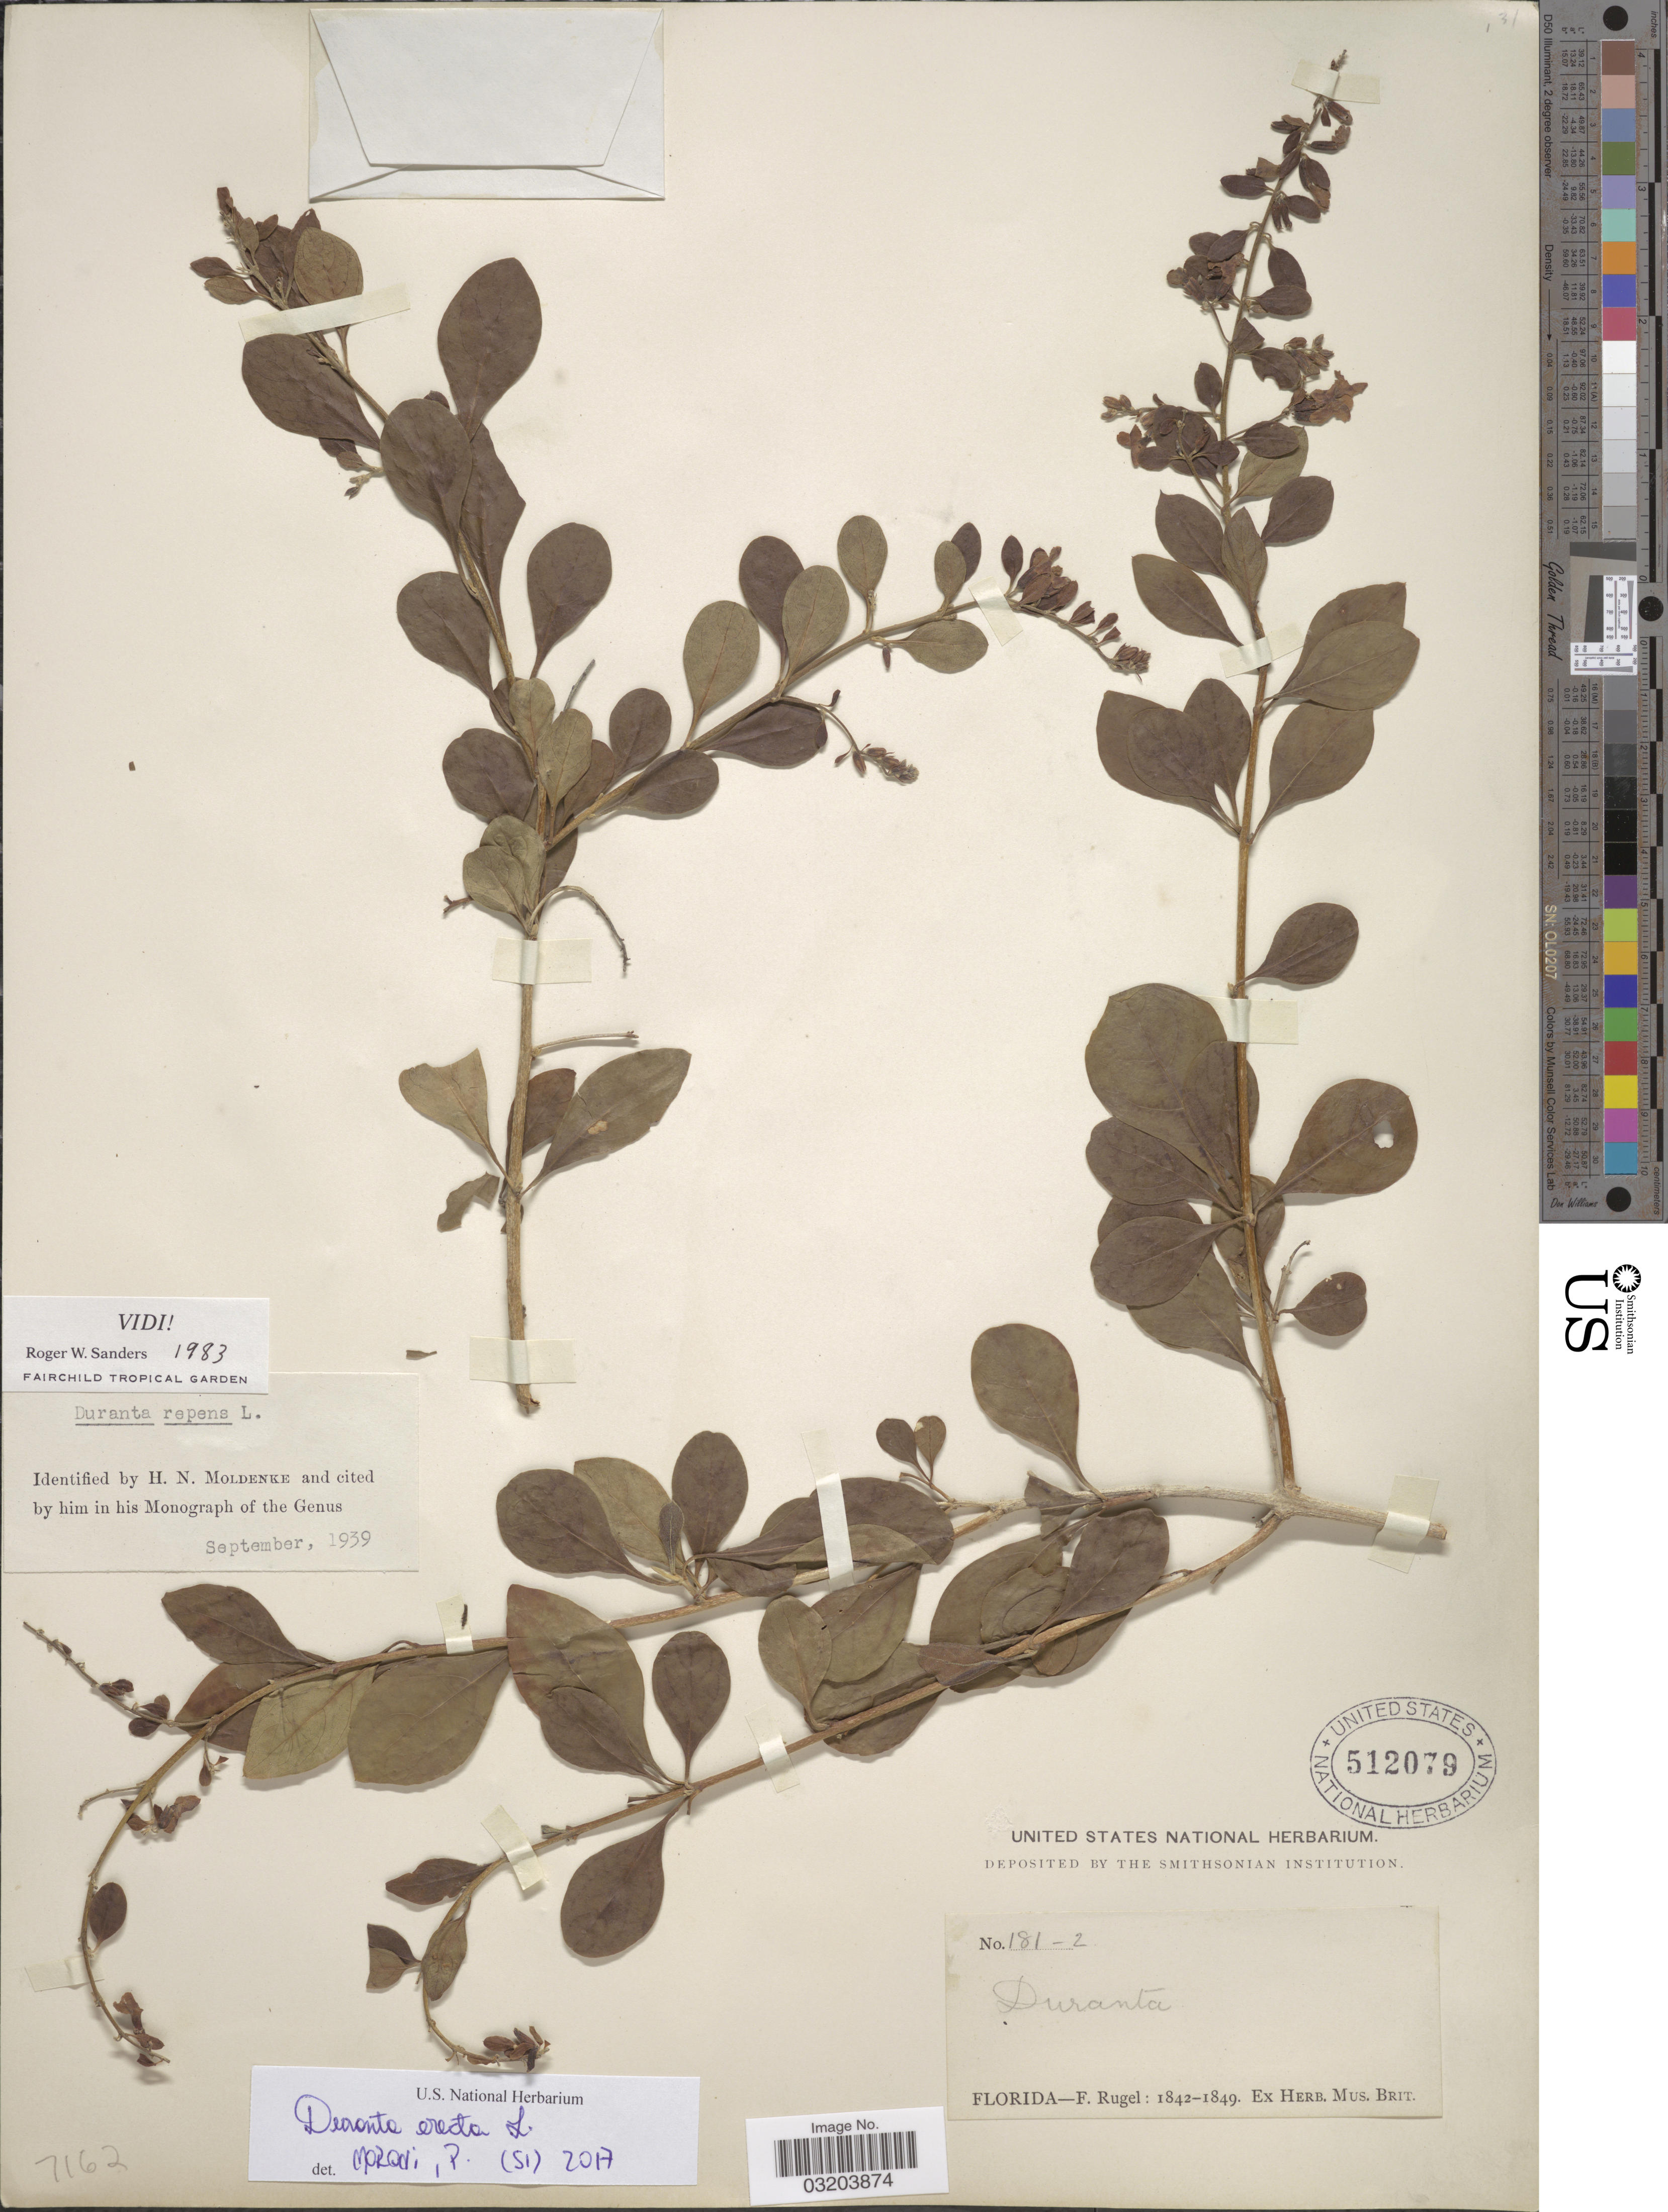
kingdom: Plantae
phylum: Tracheophyta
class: Magnoliopsida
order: Lamiales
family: Verbenaceae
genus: Duranta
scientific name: Duranta erecta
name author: L.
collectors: F. Rugel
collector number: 181-2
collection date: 1842/1849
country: United States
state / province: Florida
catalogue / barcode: US 512079